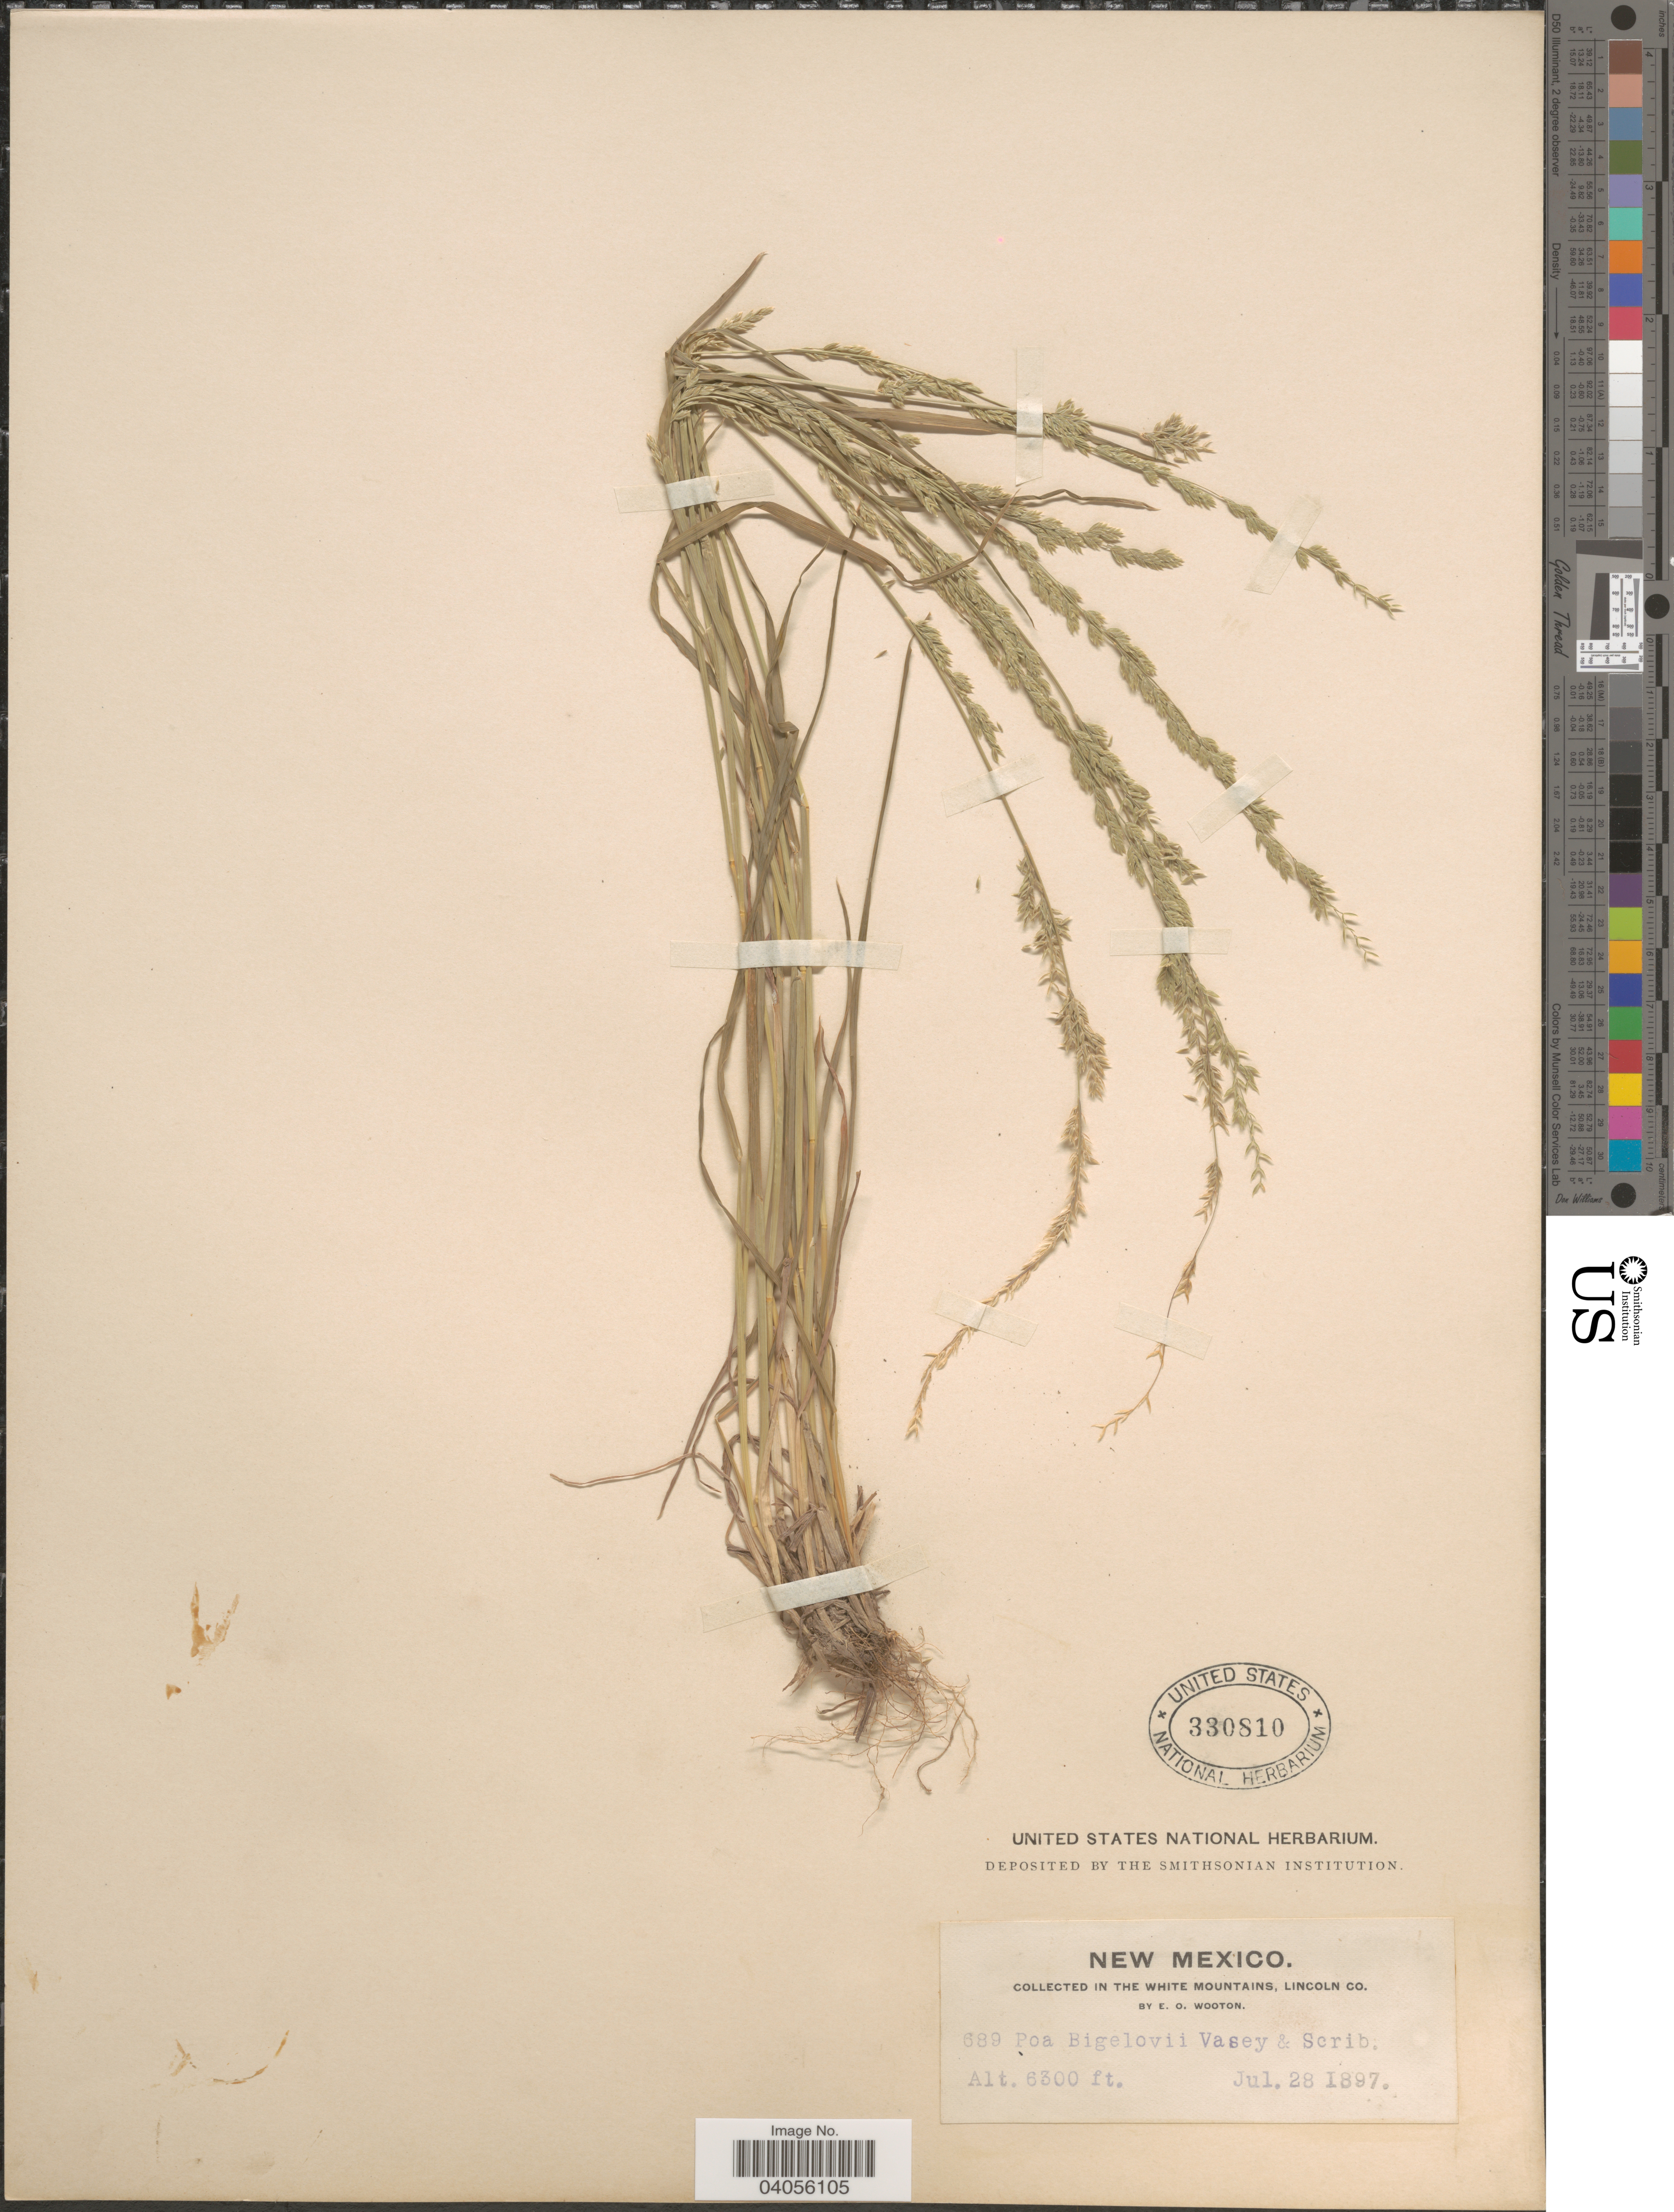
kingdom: Plantae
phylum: Tracheophyta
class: Liliopsida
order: Poales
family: Poaceae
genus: Poa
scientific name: Poa bigelovii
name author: Vasey & Scribn.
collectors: E. O. Wooton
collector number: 689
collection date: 1897-07-28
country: United States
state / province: New Mexico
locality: In the White Mountains, Lincoln Co.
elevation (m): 1920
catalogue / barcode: US 330810